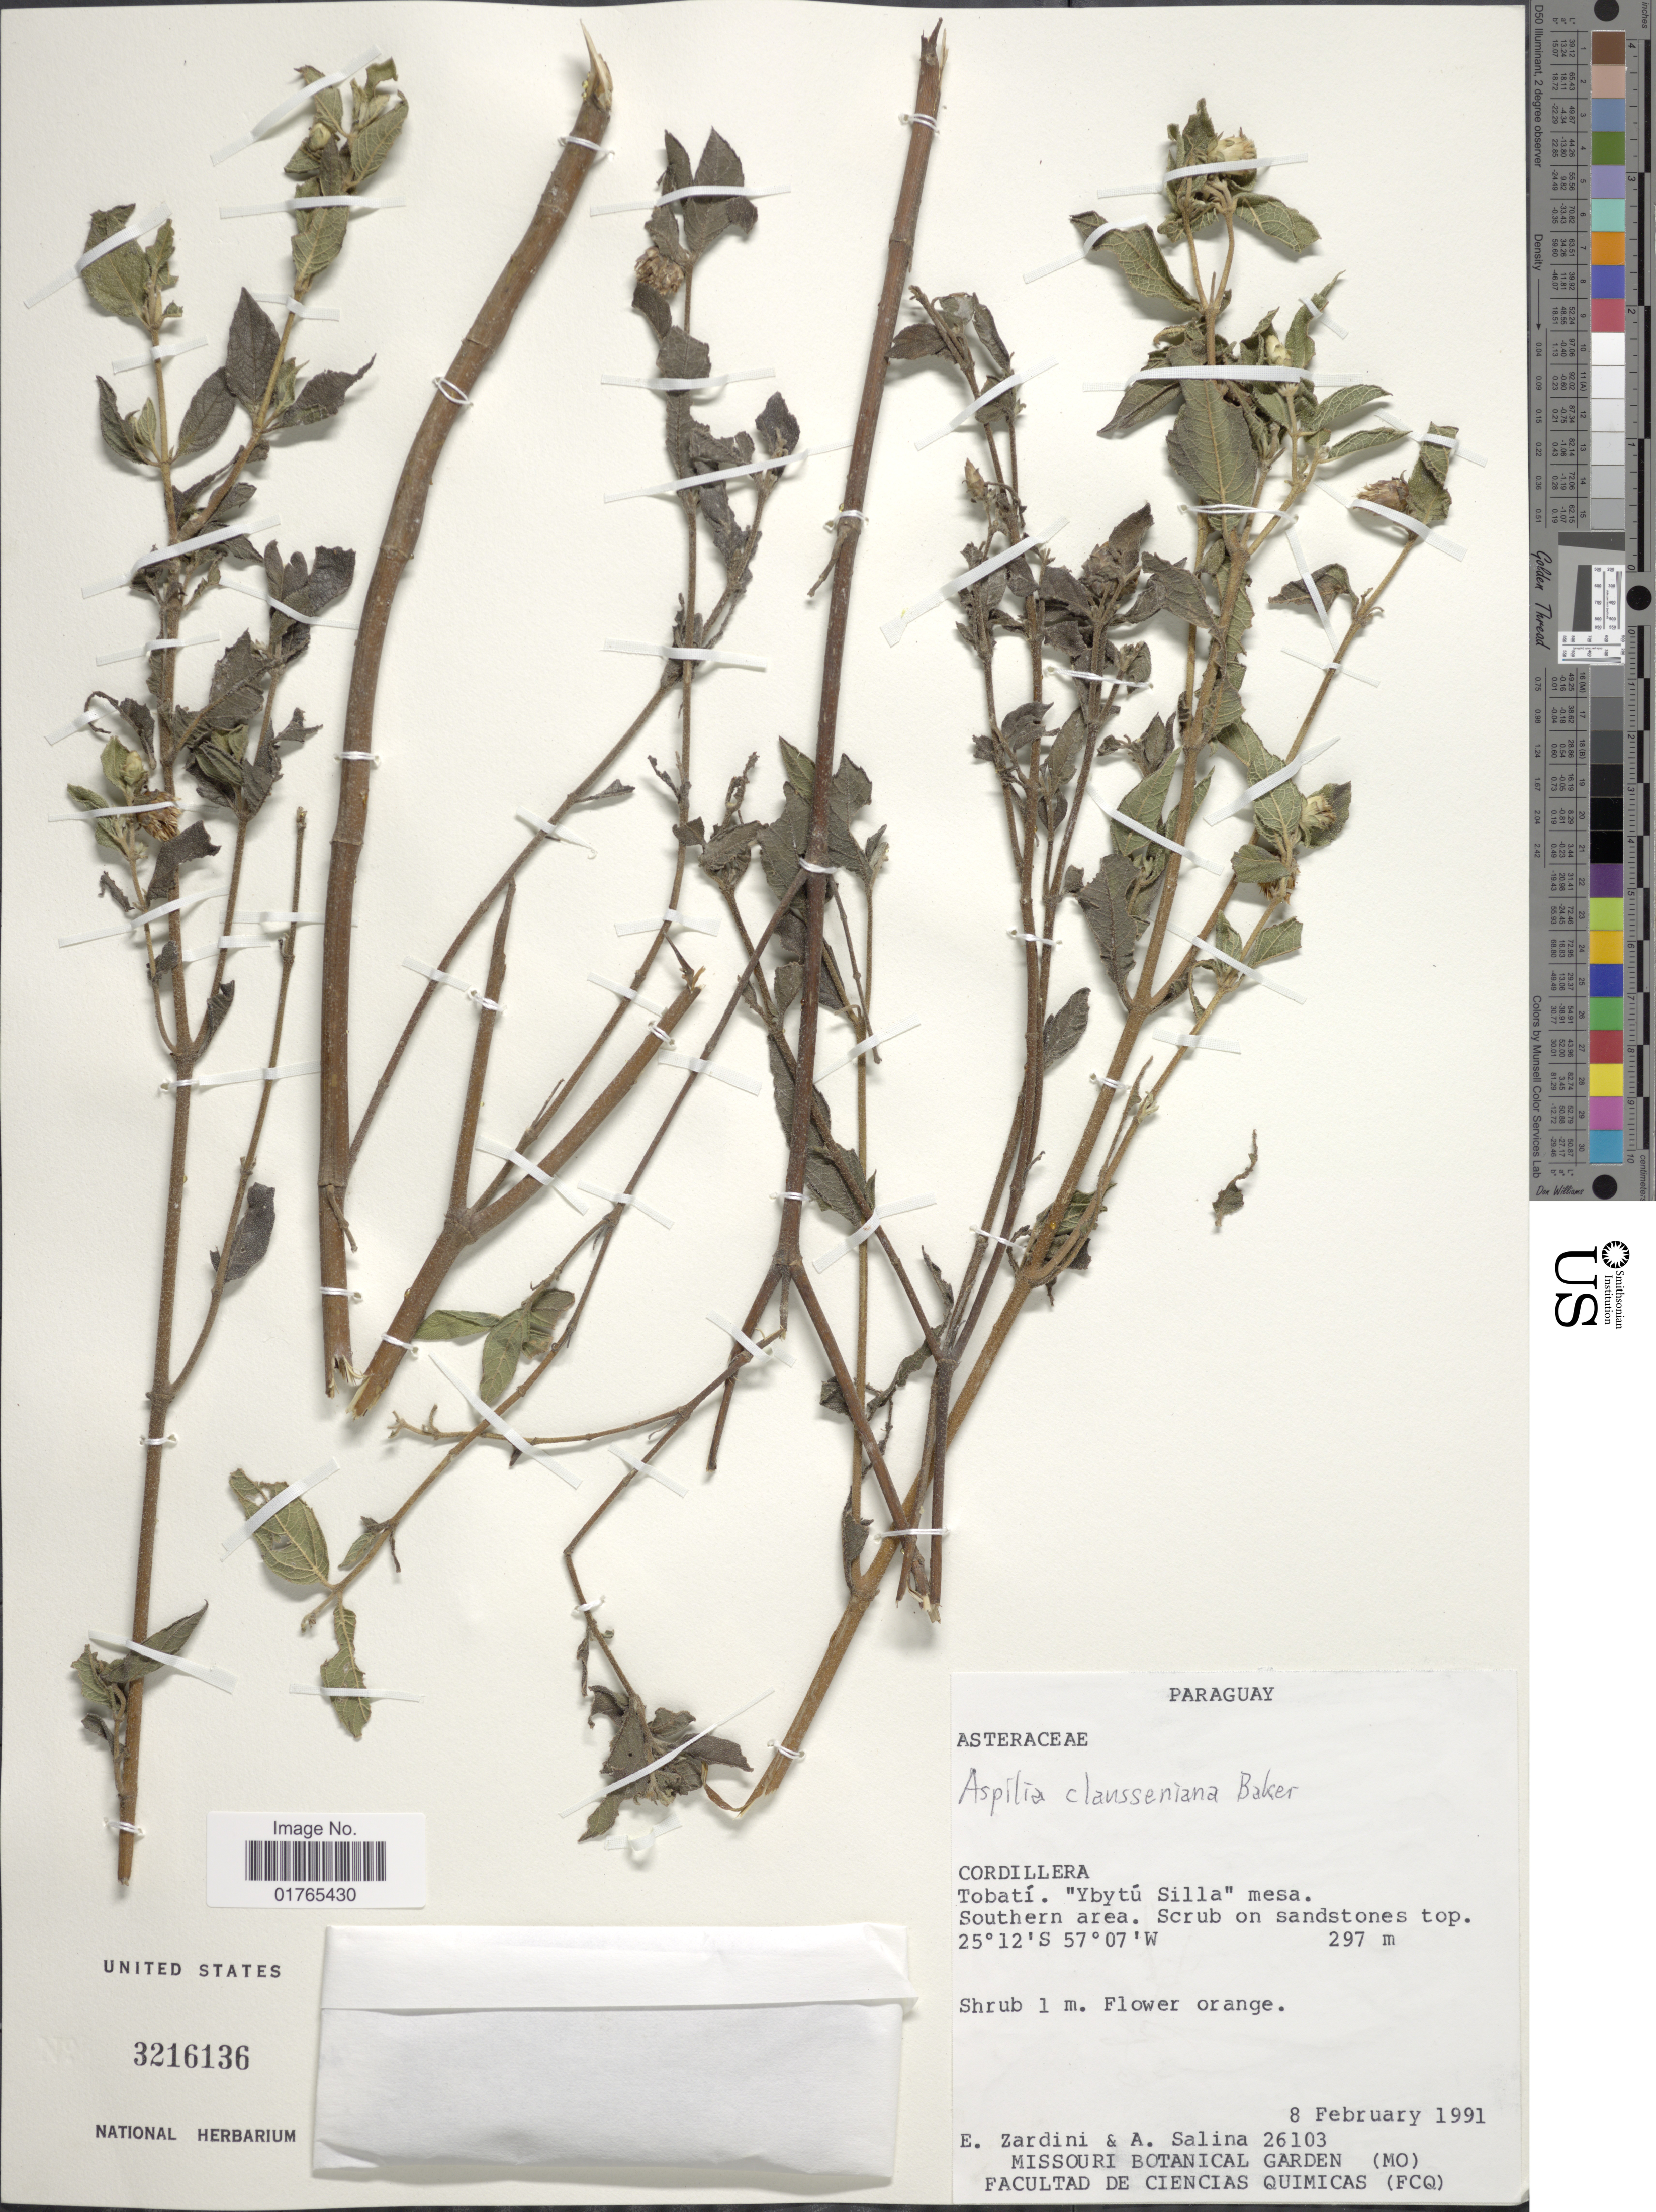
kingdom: Plantae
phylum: Tracheophyta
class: Magnoliopsida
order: Asterales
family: Asteraceae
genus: Aspilia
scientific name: Aspilia clausseniana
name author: Baker in Mart.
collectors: E. M. Zardini & A. Salina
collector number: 26103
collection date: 1991-02-08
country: Paraguay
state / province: Cordillera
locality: Tobatí, "Ybytú Silla"mesa, southern area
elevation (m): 297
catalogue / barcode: US 3216136